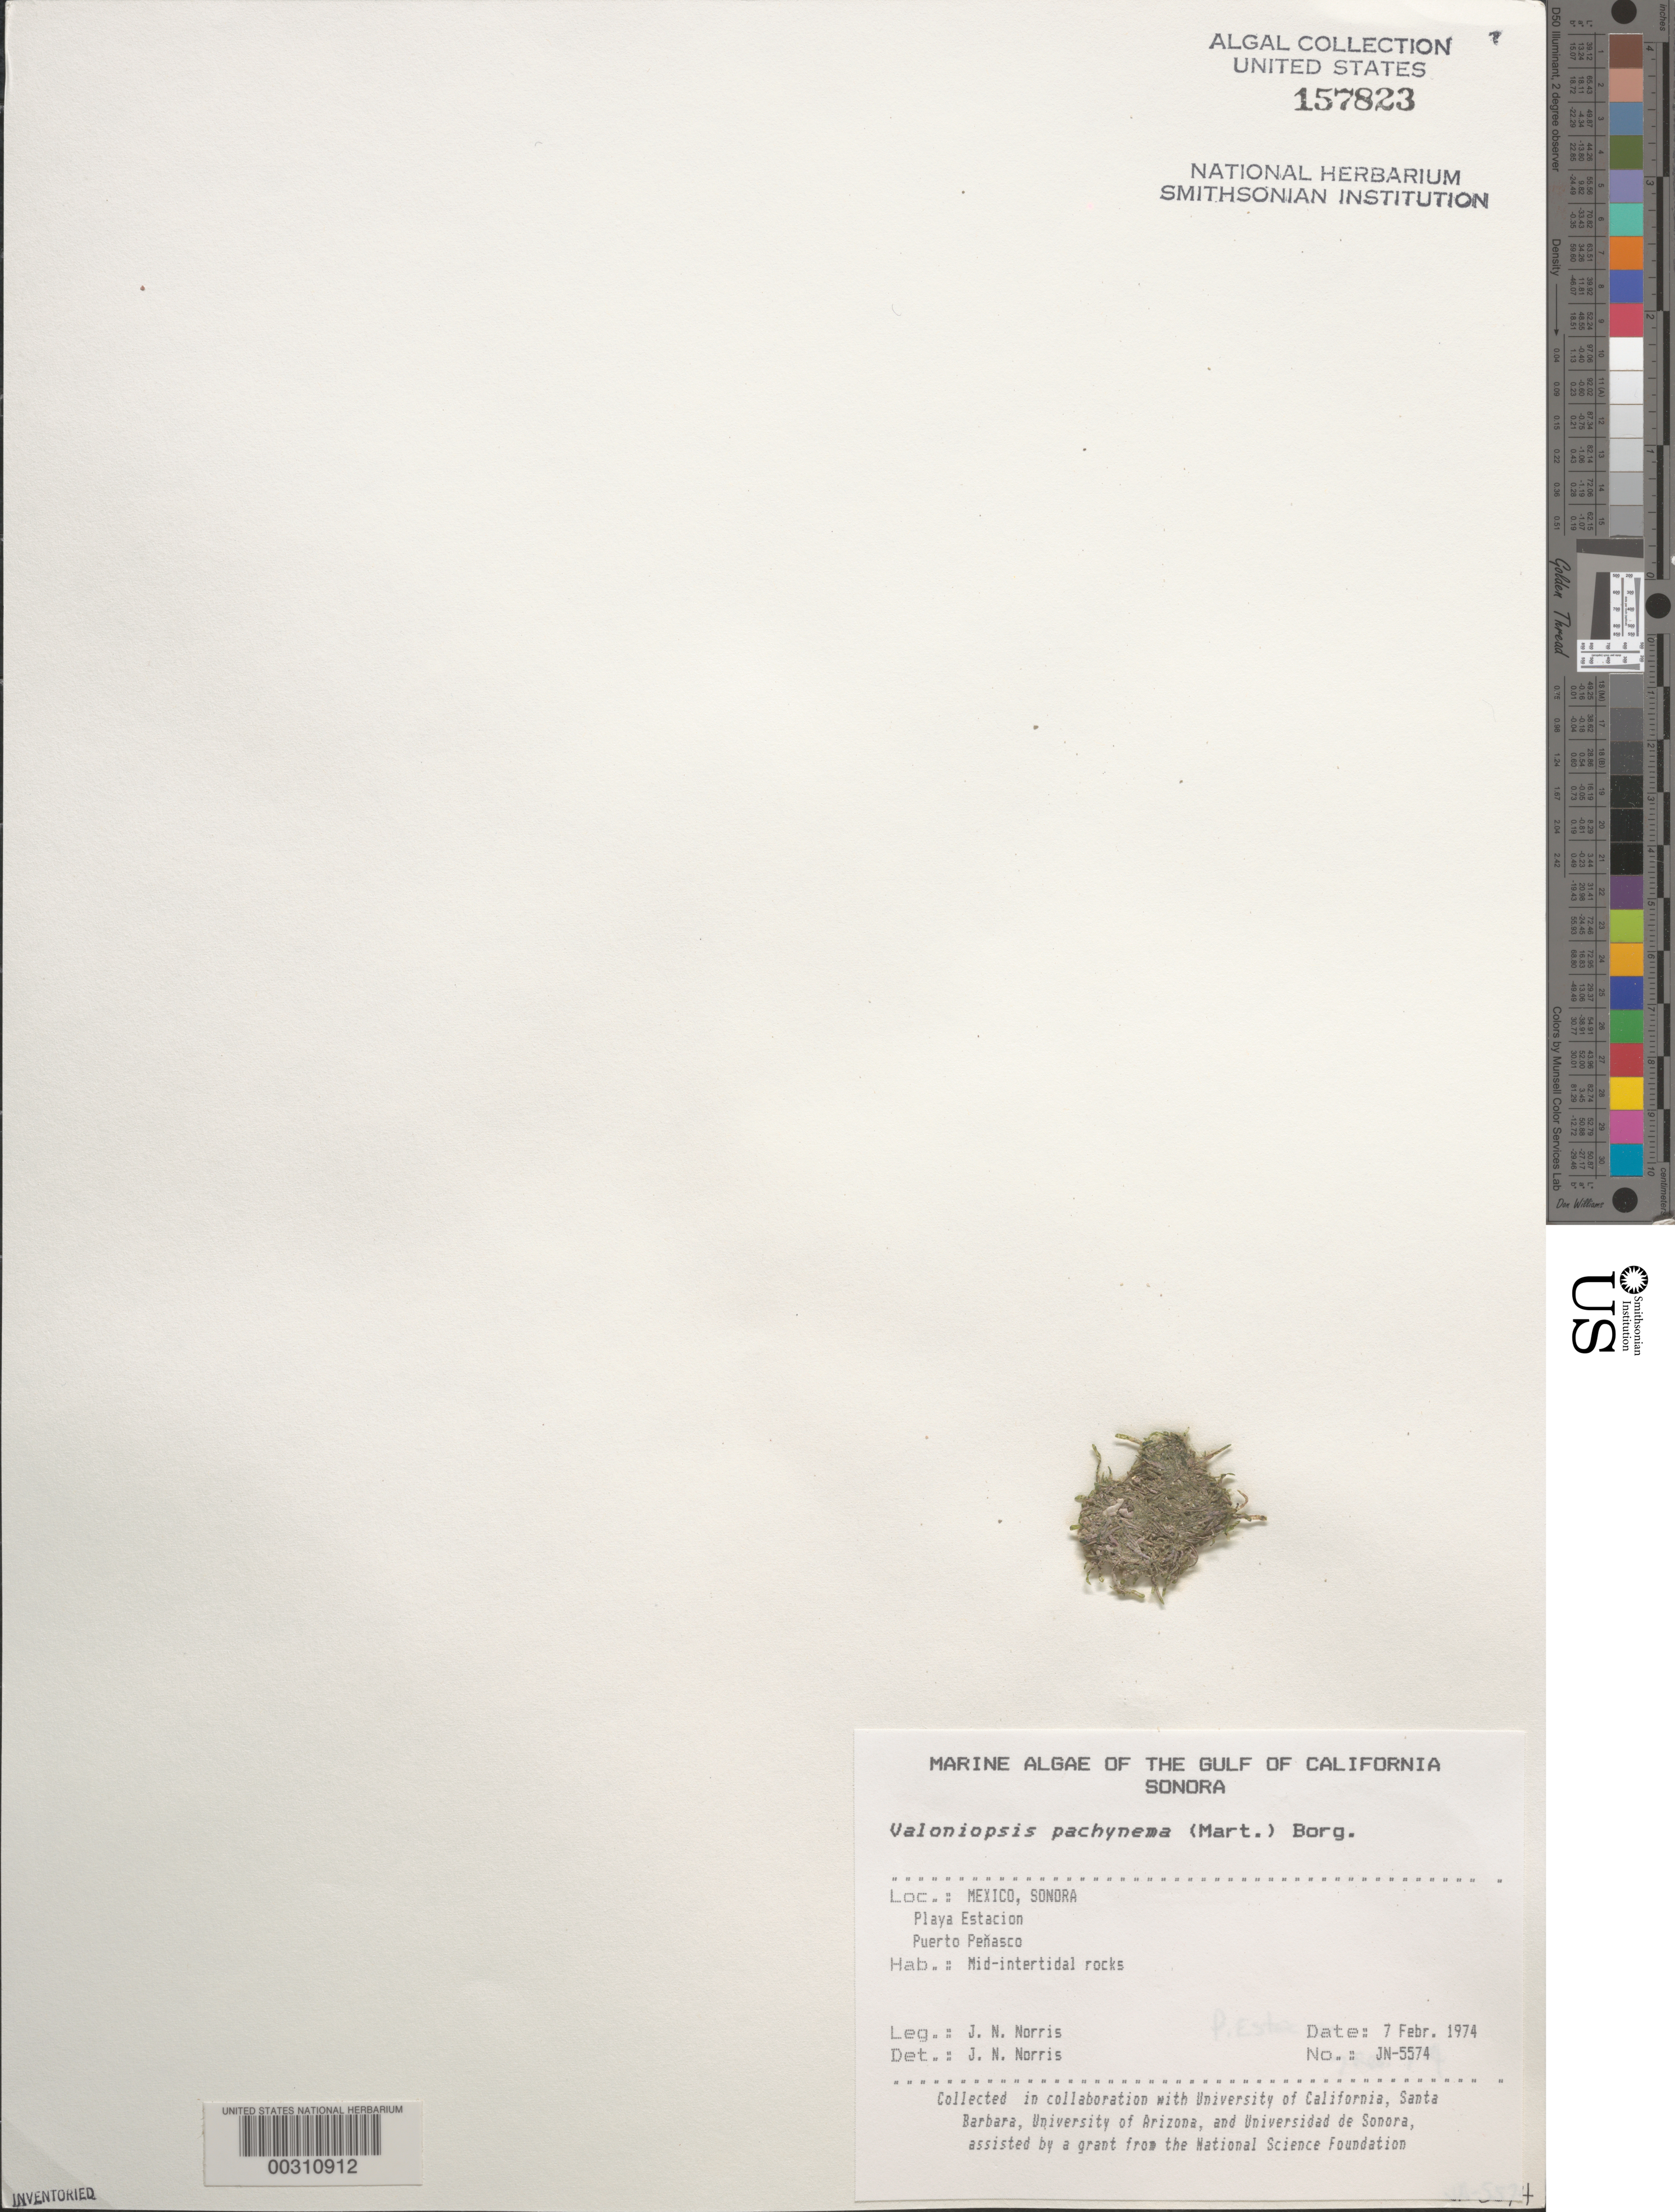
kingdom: Plantae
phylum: Chlorophyta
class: Ulvophyceae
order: Siphonocladales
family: Valoniaceae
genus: Valoniopsis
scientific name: Valoniopsis pachynema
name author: (G. Martens) Børgesen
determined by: Norris, James N.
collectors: J. N. Norris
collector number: JN-5574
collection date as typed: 07 Feb 1974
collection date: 1974-02-07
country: Mexico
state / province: Sonora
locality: Playa Estacion, Puerto Penasco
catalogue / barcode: US 157823